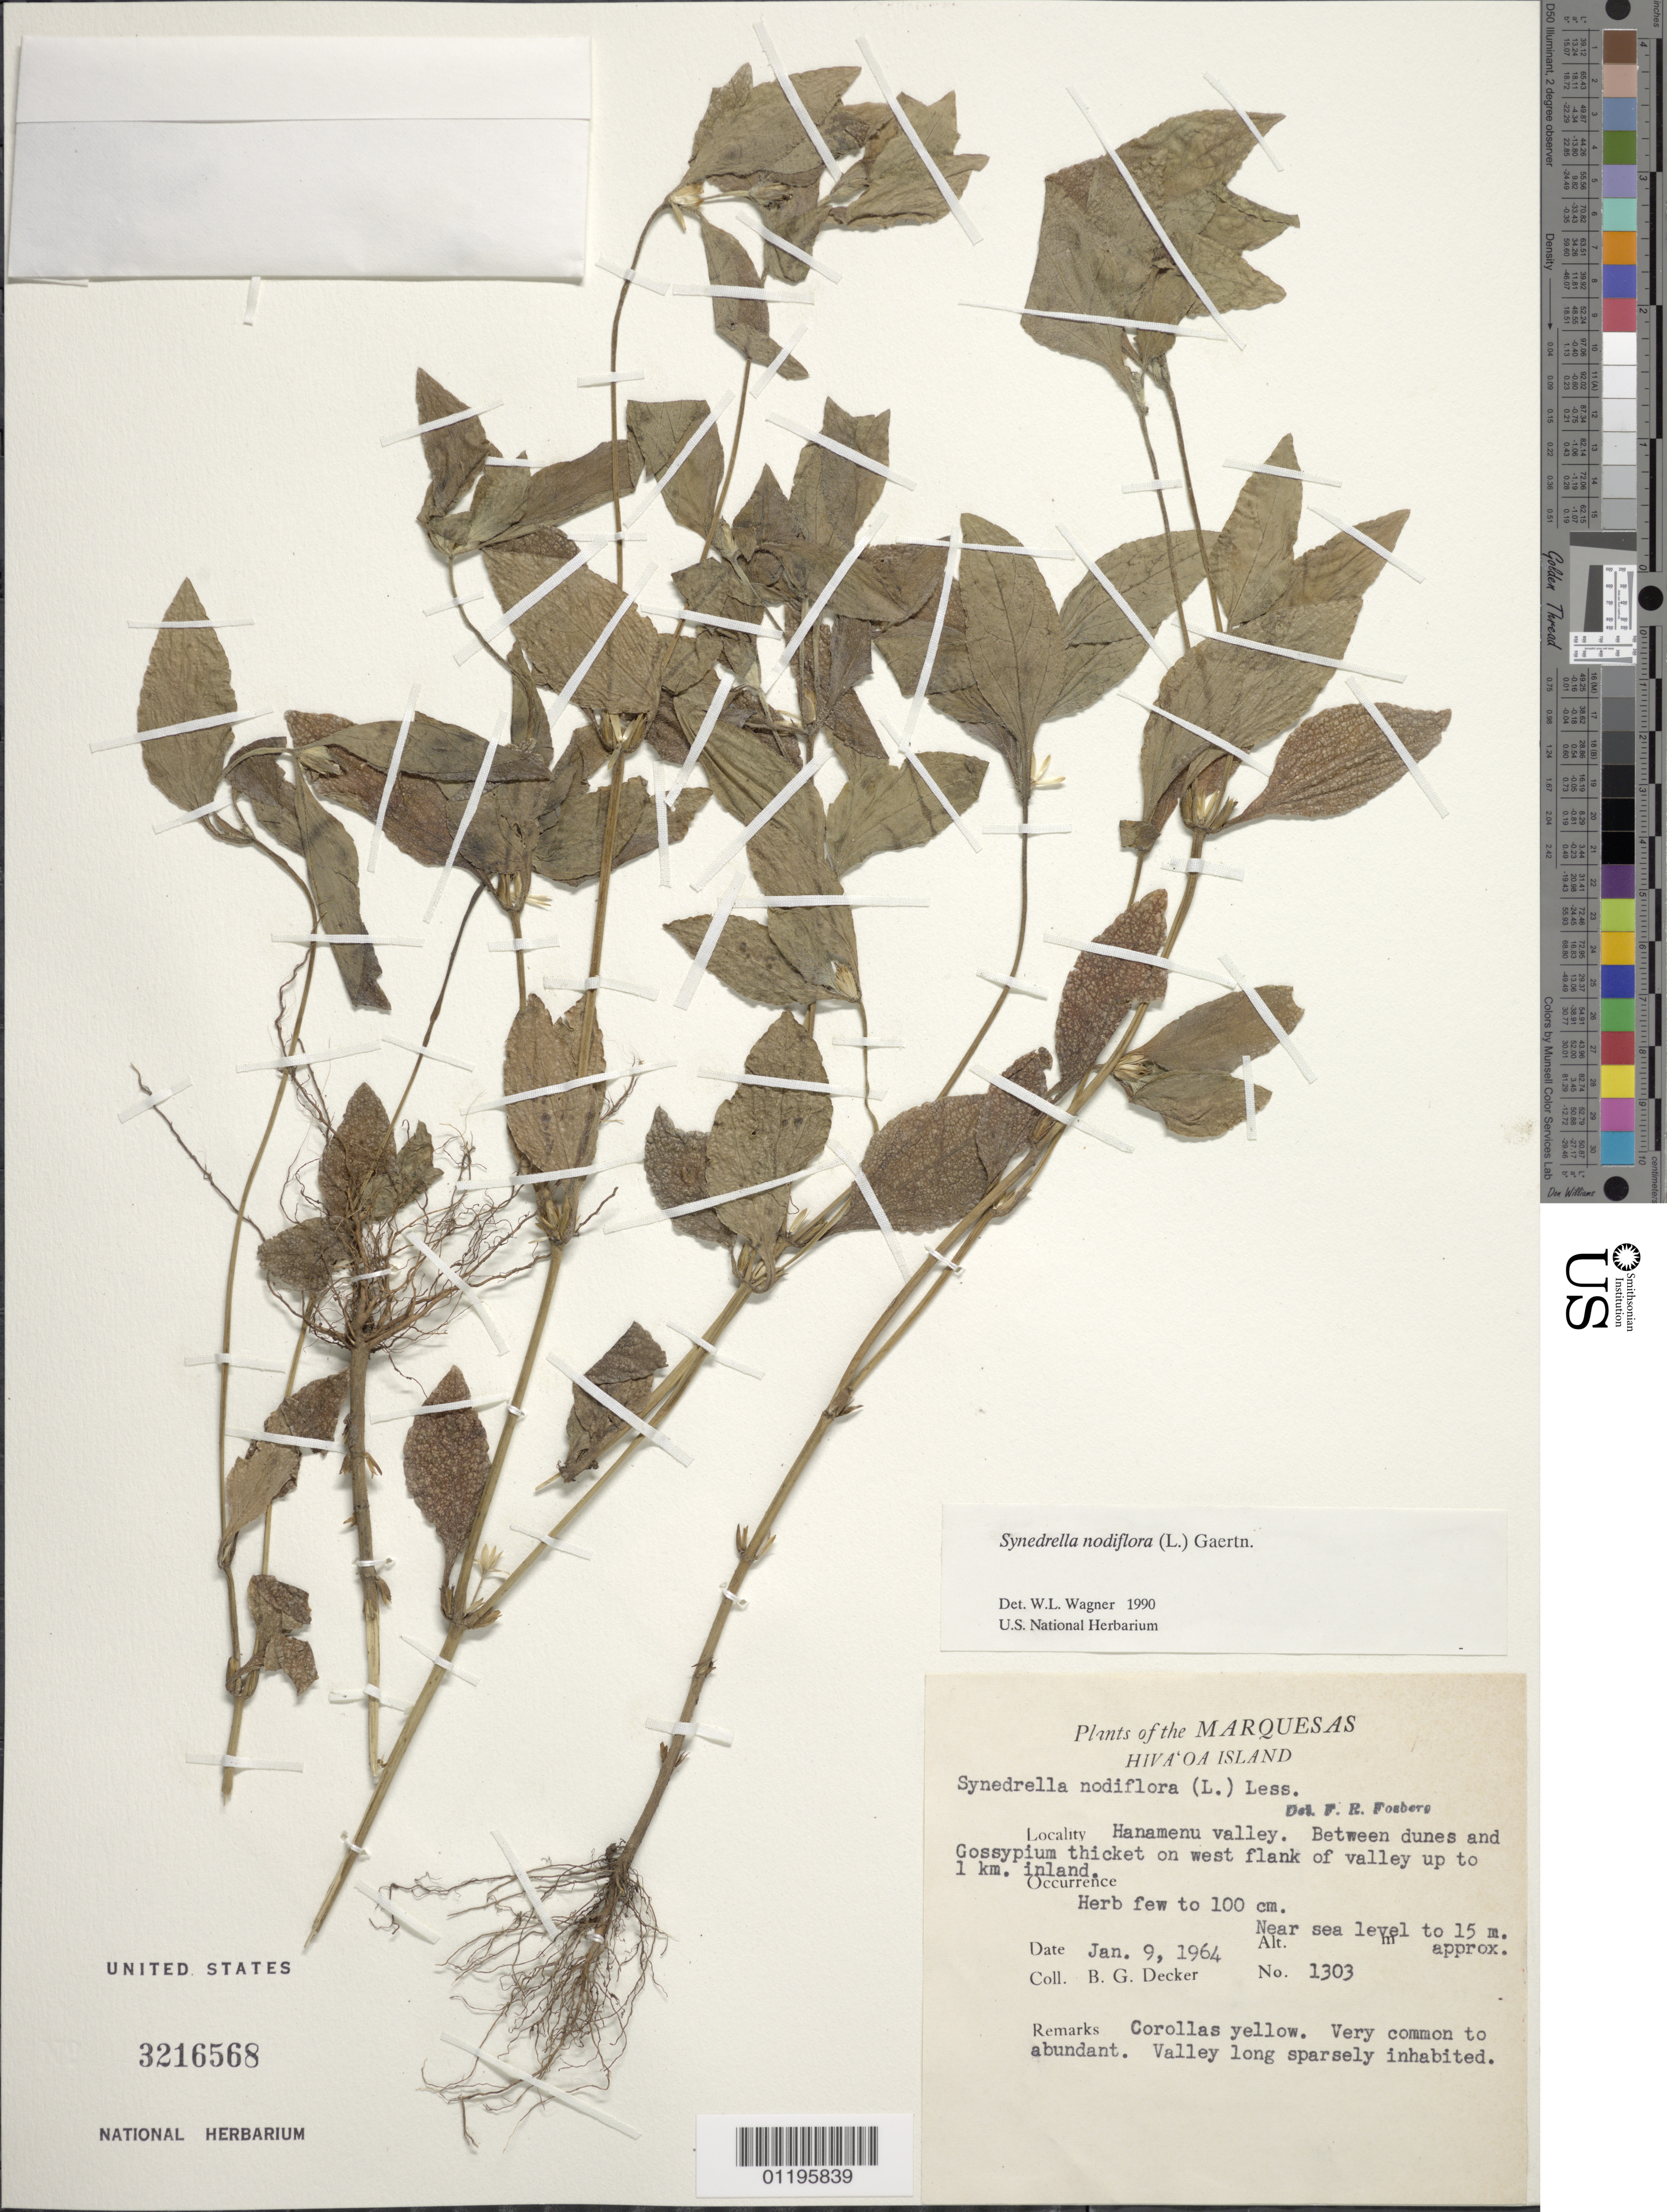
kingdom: Plantae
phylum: Tracheophyta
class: Magnoliopsida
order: Asterales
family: Asteraceae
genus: Synedrella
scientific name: Synedrella nodiflora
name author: (L.) Gaertn.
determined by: Wagner, W. L., (BOT), Smithsonian Institution - National Museum of Natural History (UNITED STATES)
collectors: B. G. Decker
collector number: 1303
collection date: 1964-01-09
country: French Polynesia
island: Hiva Oa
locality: Hanamenu Valley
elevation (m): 0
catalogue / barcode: US 3216568